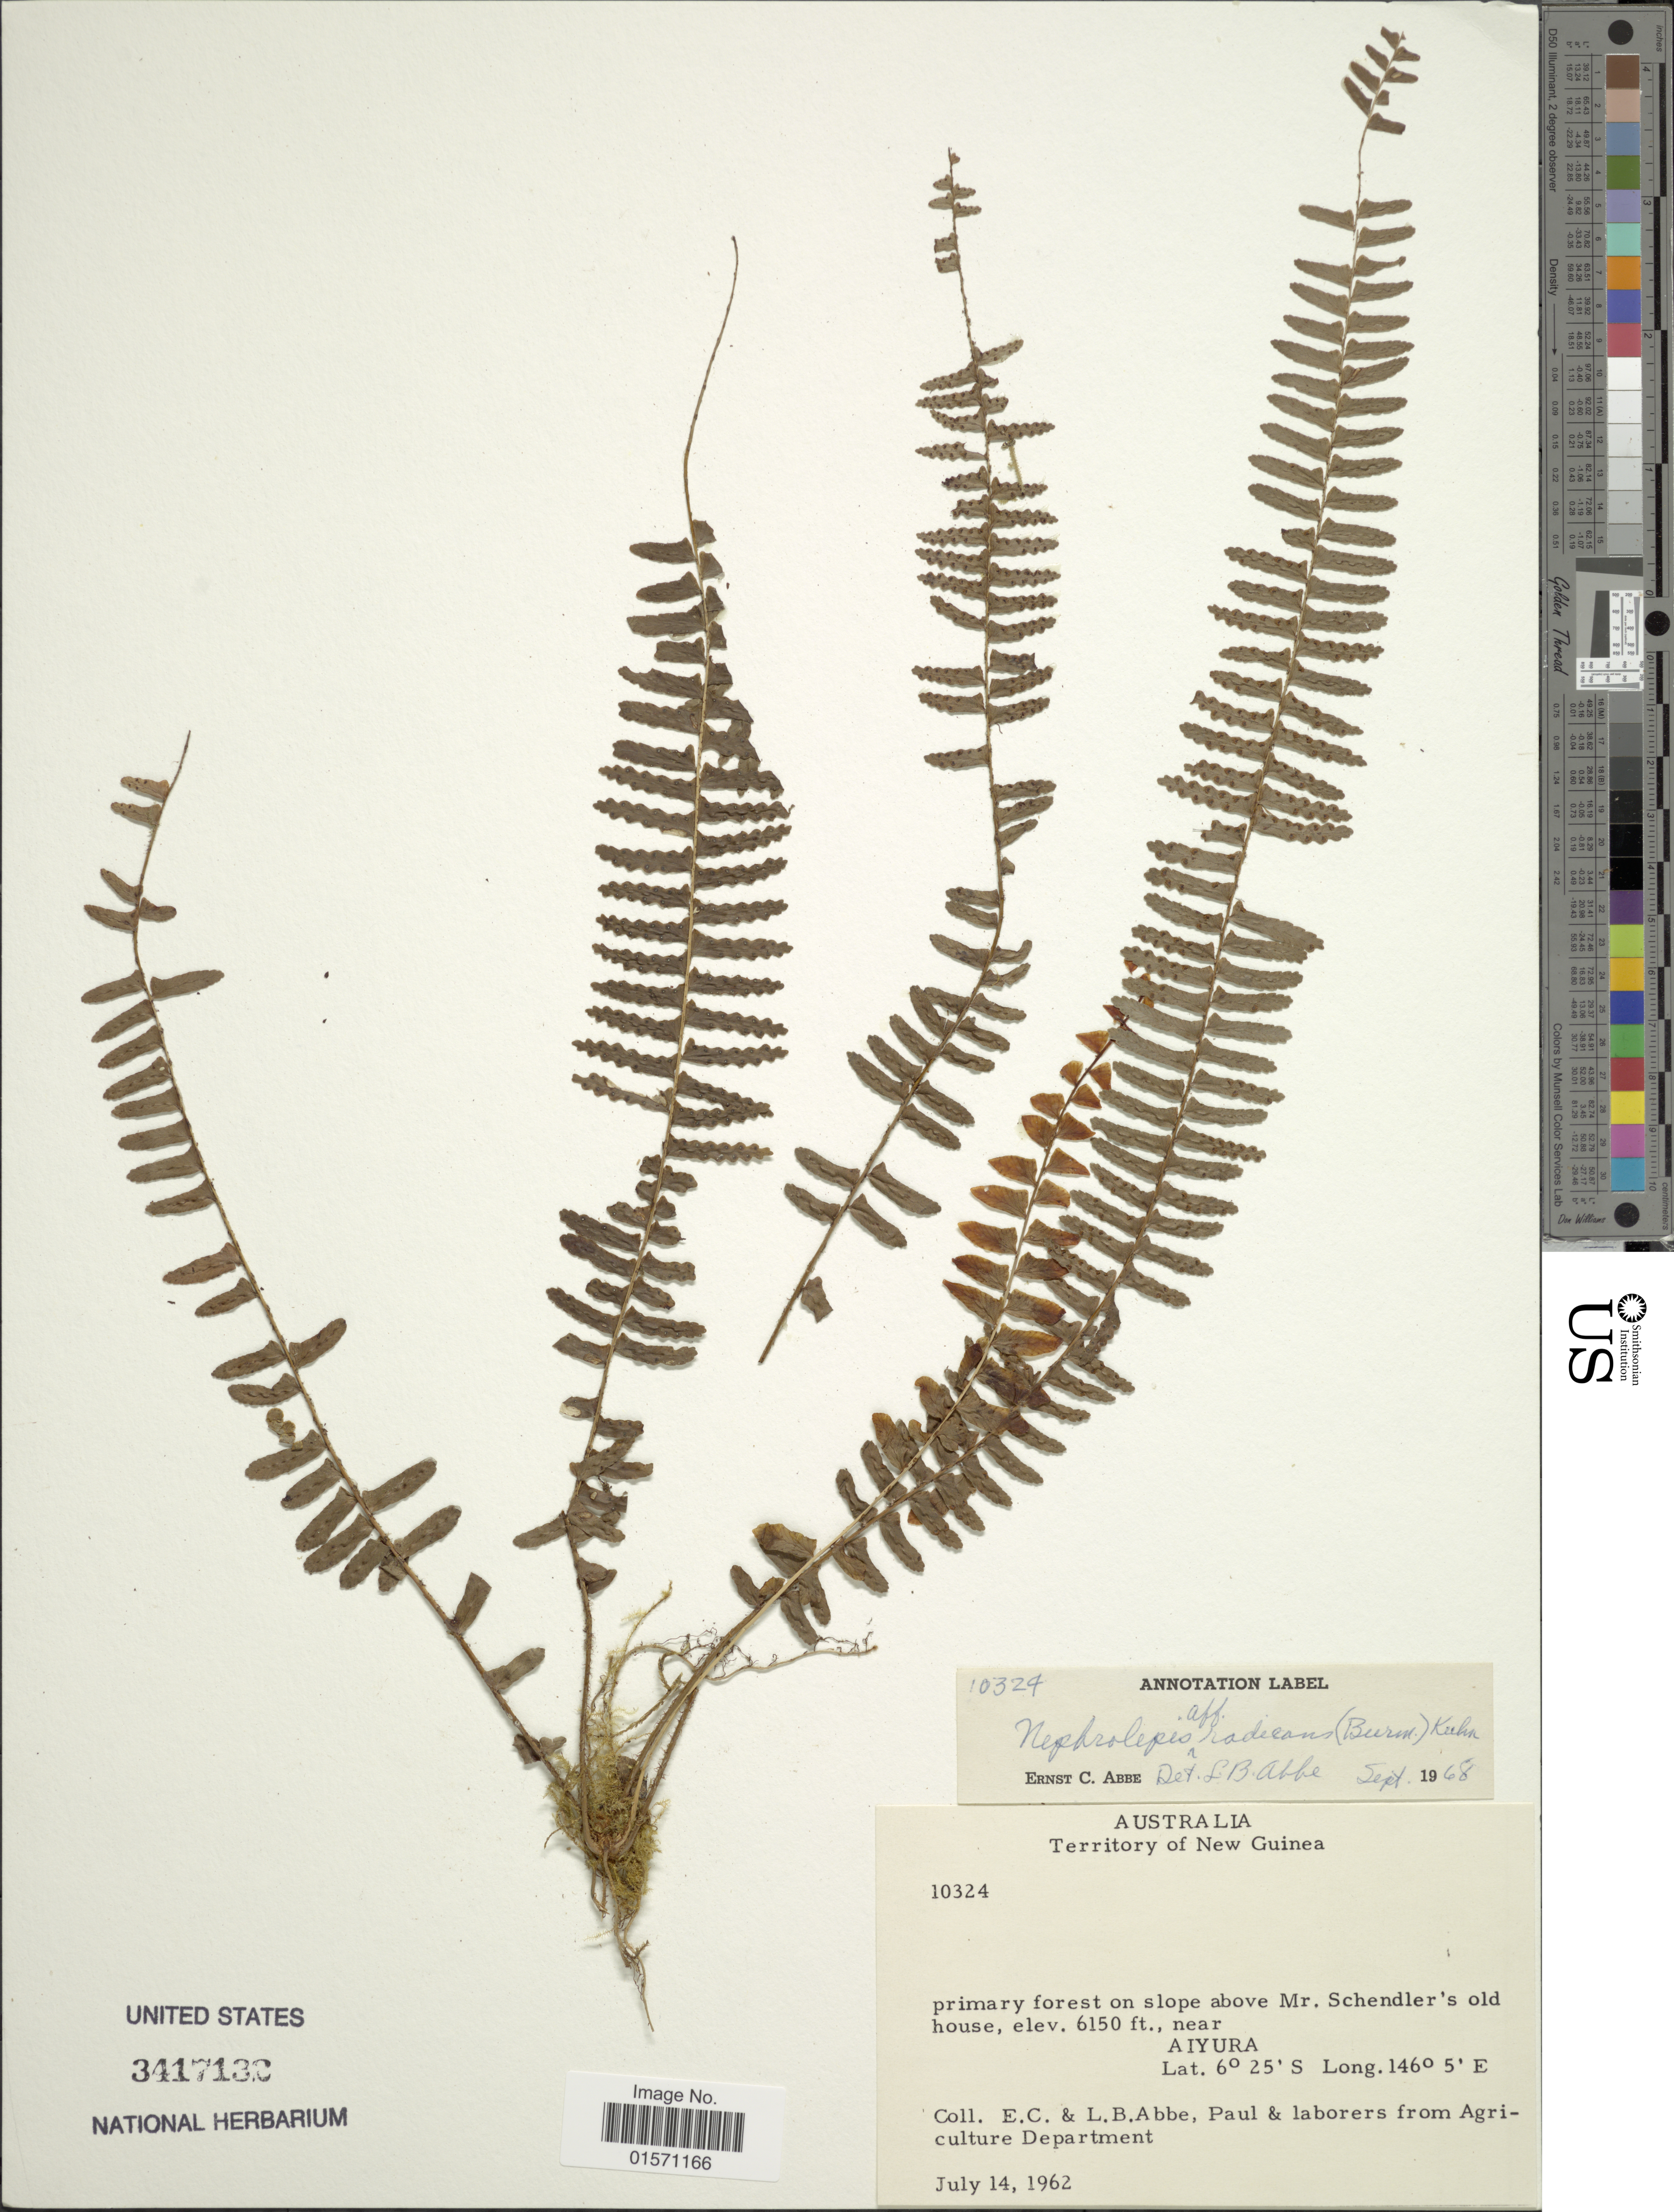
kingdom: Plantae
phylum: Tracheophyta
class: Polypodiopsida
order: Polypodiales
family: Nephrolepidaceae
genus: Nephrolepis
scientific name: Nephrolepis radicans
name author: (Burm.) Kuhn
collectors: E. C. Abbe, L. B. Abbe & U.S. Department of Agriculture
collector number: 10324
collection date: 1962-07-14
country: Papua New Guinea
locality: Australia [?] Territory of New Guinea. primary forest on slope above Mr. Schendler's old house. near Aiyura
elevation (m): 1875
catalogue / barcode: US 3417132